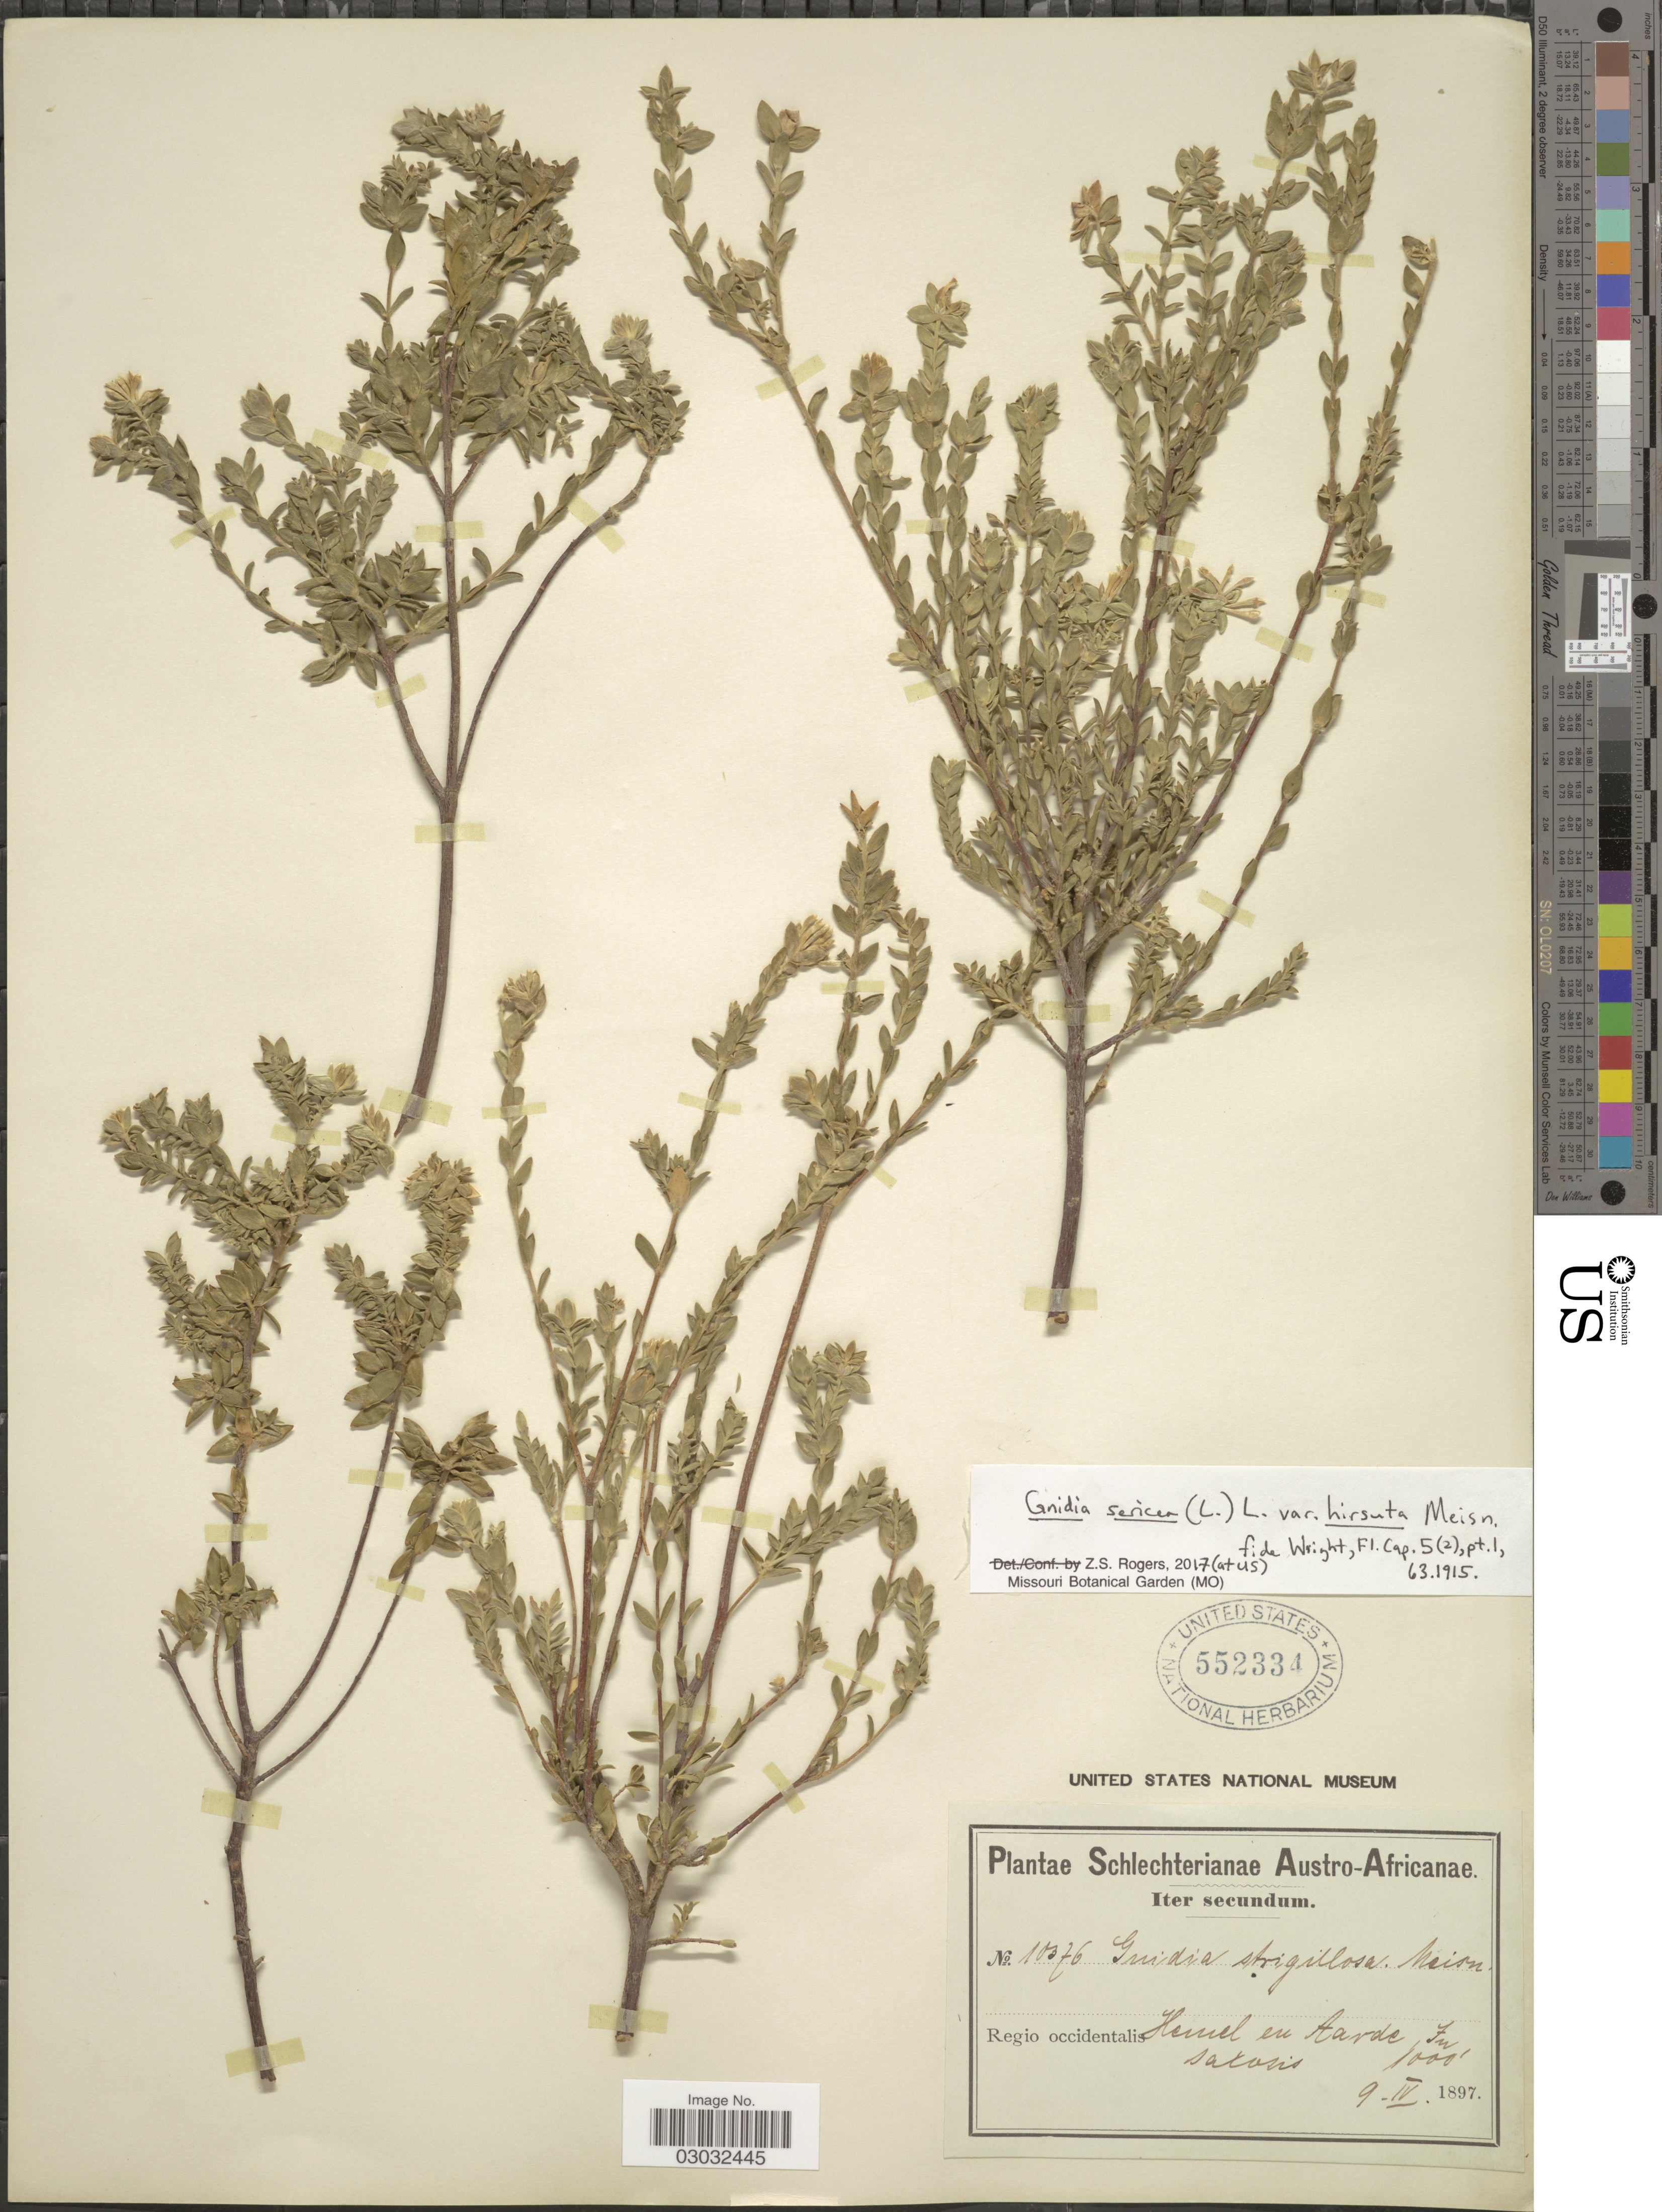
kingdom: Plantae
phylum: Tracheophyta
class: Magnoliopsida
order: Malvales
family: Thymelaeaceae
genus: Gnidia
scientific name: Gnidia sericea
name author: (L.) L.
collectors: Schlechter, --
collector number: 10376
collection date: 1897-04-09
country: South Africa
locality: Austro-Africanae. Regio occidentalis Hemel en Aarde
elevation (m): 305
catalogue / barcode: US 552334